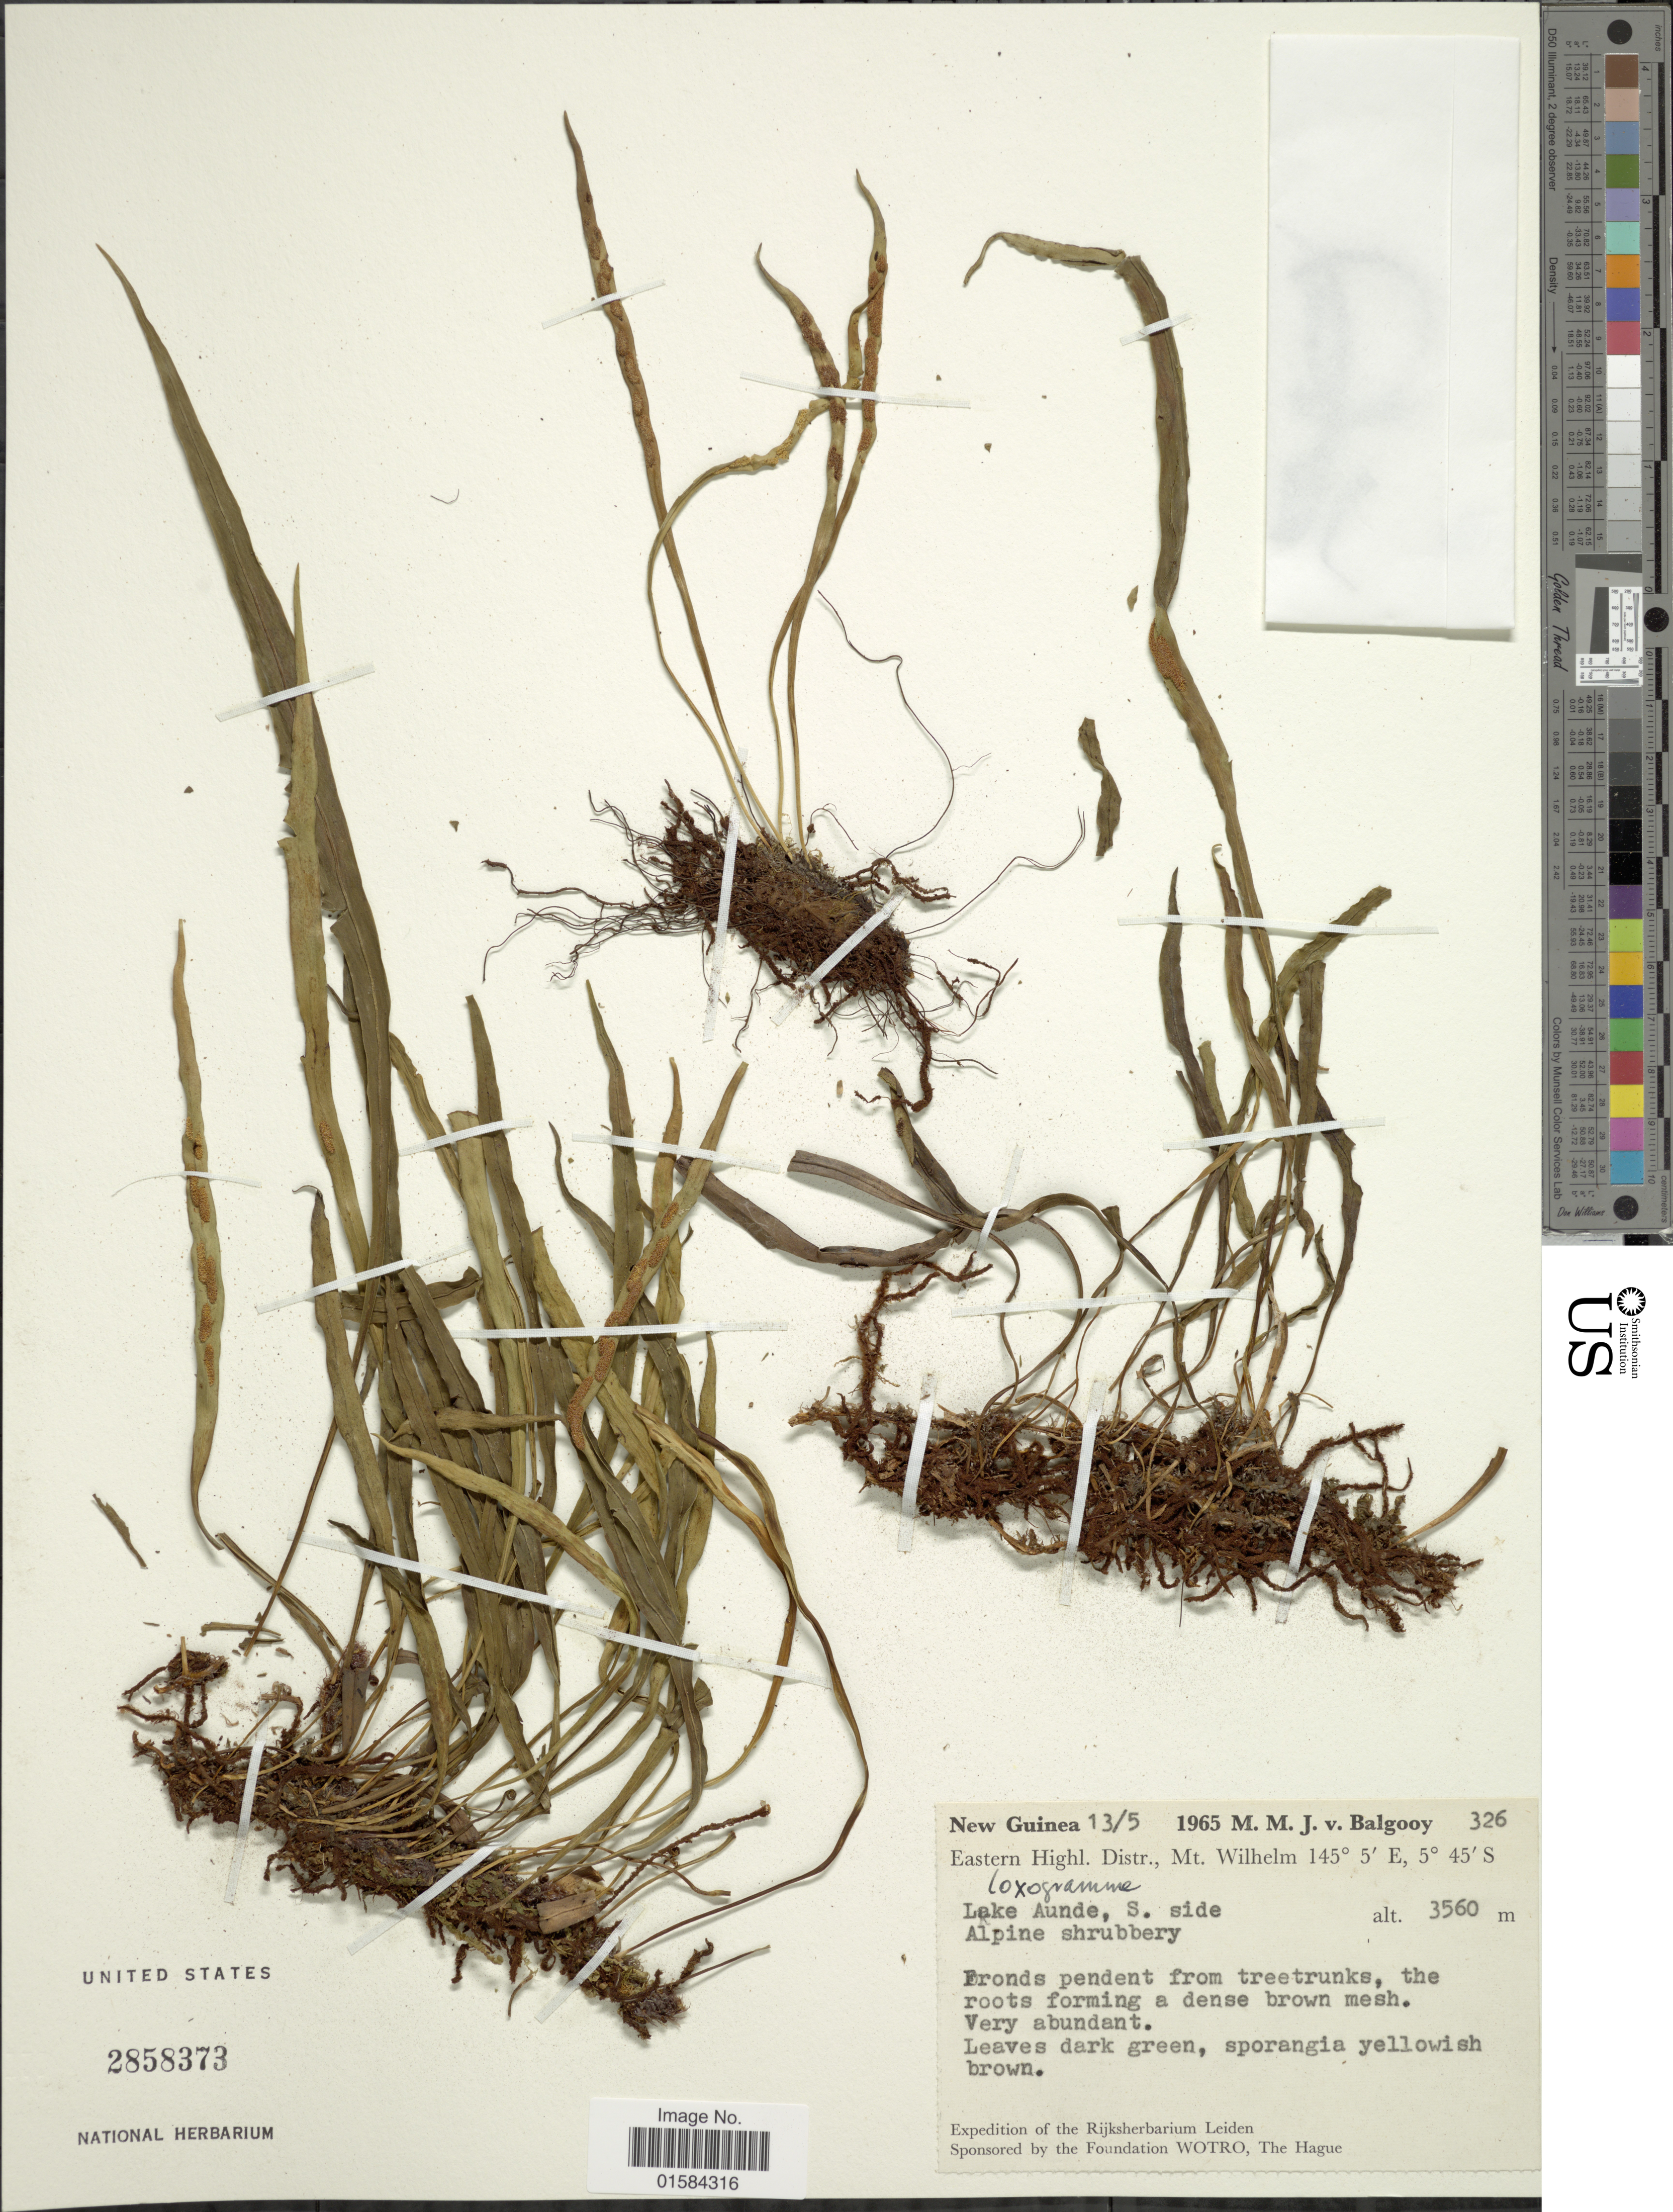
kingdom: Plantae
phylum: Tracheophyta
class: Polypodiopsida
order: Polypodiales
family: Polypodiaceae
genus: Loxogramme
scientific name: Loxogramme sp.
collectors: M. M. van Balgooy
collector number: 326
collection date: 1965-05-13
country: Papua New Guinea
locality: New Guinea, Eastern Highl. Distr., Mt. Wilhelm, Lake Aunde, S. side, Alpine shrubbery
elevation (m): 3560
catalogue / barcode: US 2858373